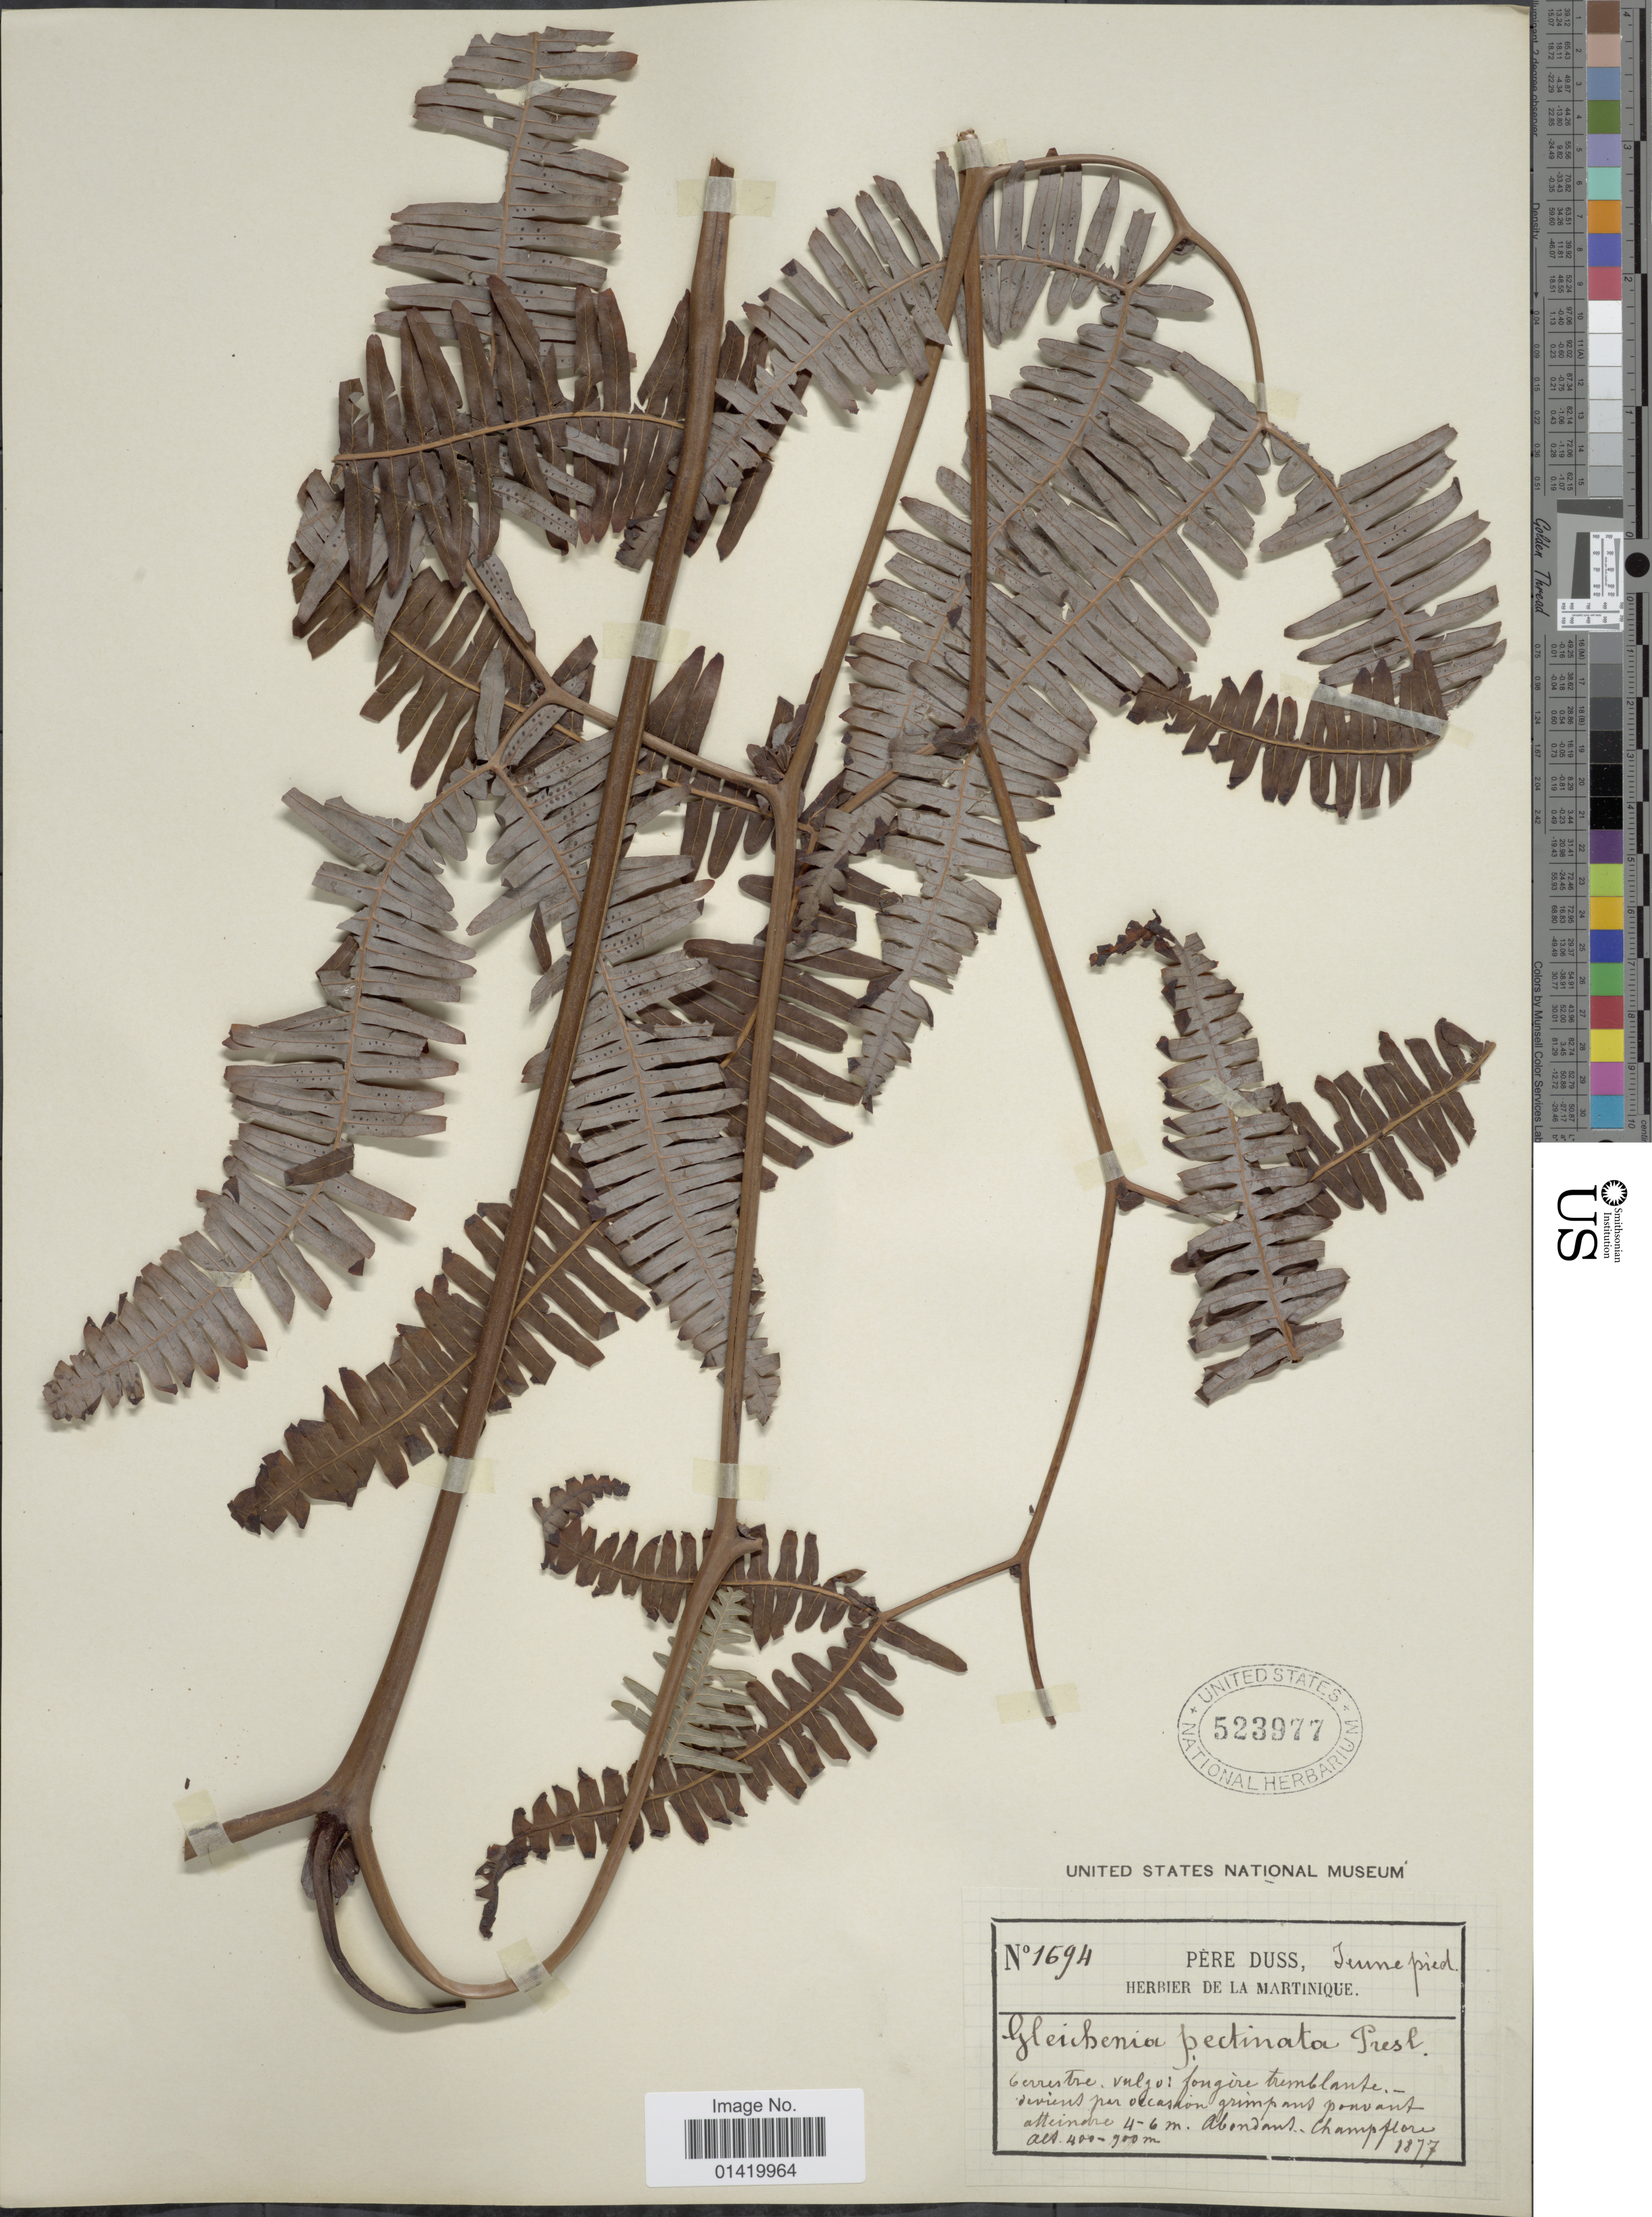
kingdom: Plantae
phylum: Tracheophyta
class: Polypodiopsida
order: Gleicheniales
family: Gleicheniaceae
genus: Gleichenella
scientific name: Gleichenella pectinata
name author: (Willd.) Ching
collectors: Père Duss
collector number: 1694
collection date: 1877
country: Martinique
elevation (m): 400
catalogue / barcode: US 523977